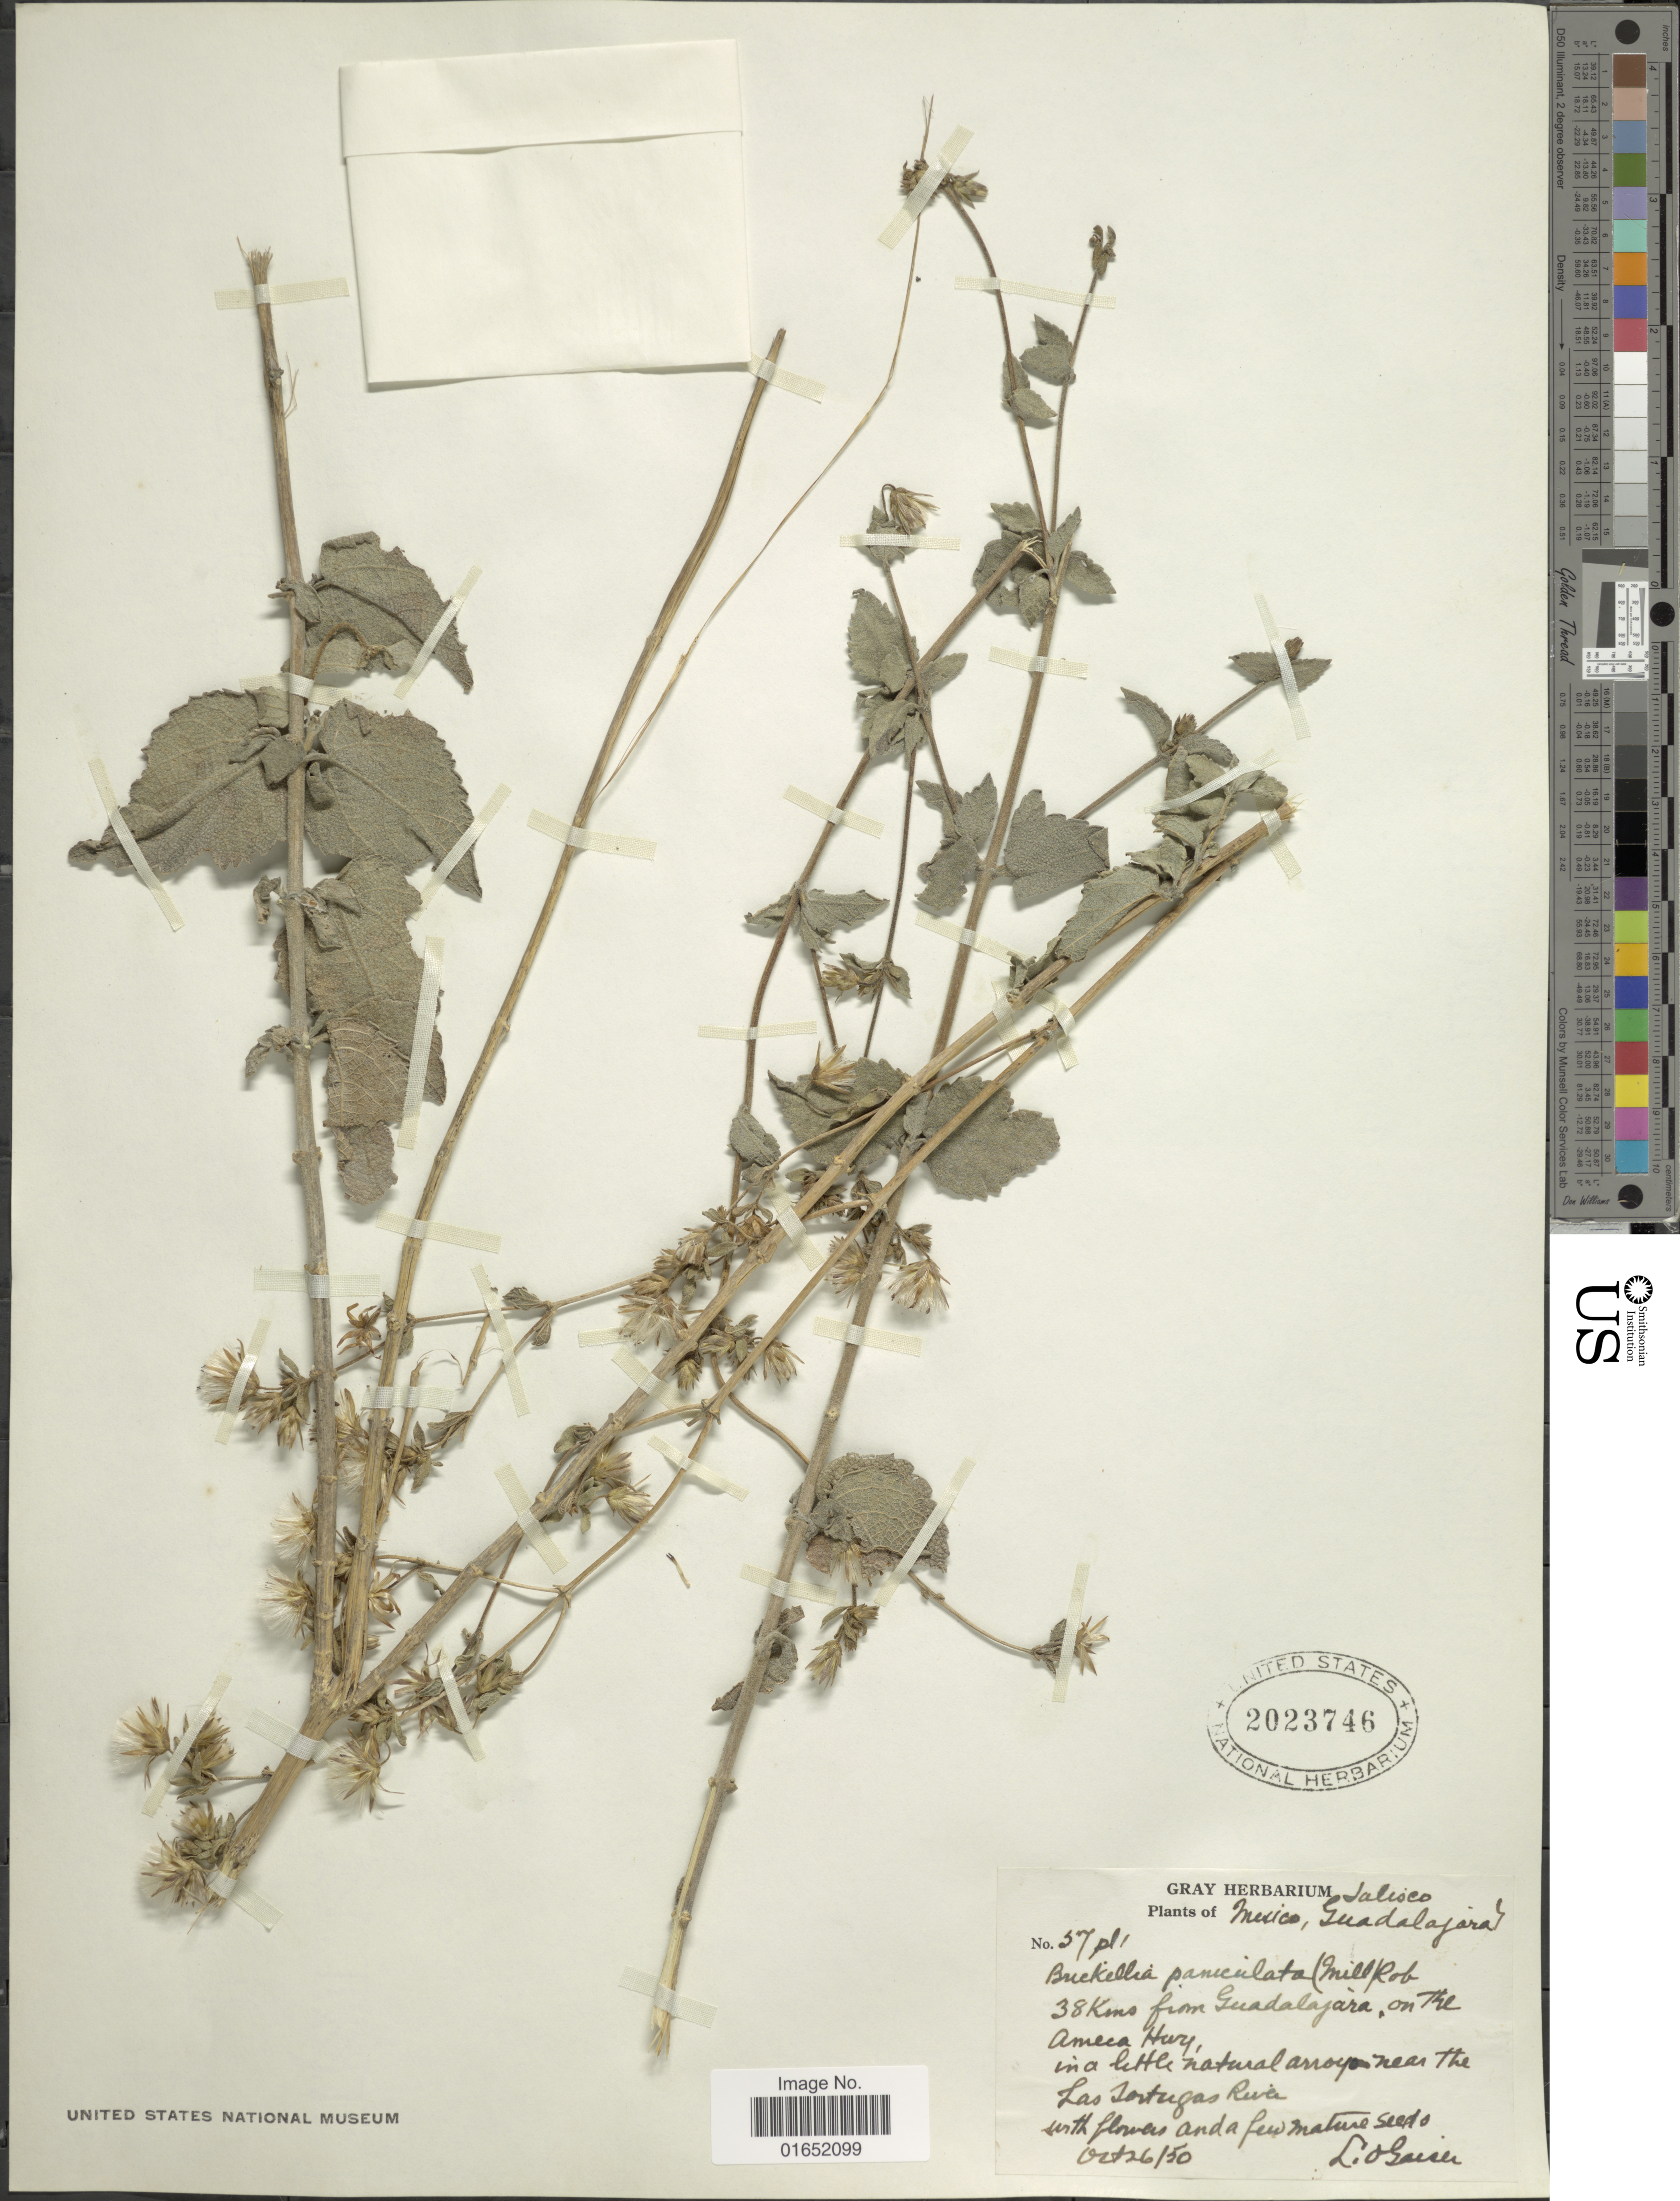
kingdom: Plantae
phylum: Tracheophyta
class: Magnoliopsida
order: Asterales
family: Asteraceae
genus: Brickellia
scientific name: Brickellia paniculata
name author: (Mill.) B.L. Rob.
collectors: L. Gaiser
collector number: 57pl1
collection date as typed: Transcribed d/m/y: 26/10/50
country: Mexico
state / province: Jalisco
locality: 38 Kms from Guadalajara, on the Ameca Hwy, in a little natural arroyo near the Las Tortugas River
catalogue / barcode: US 2023746